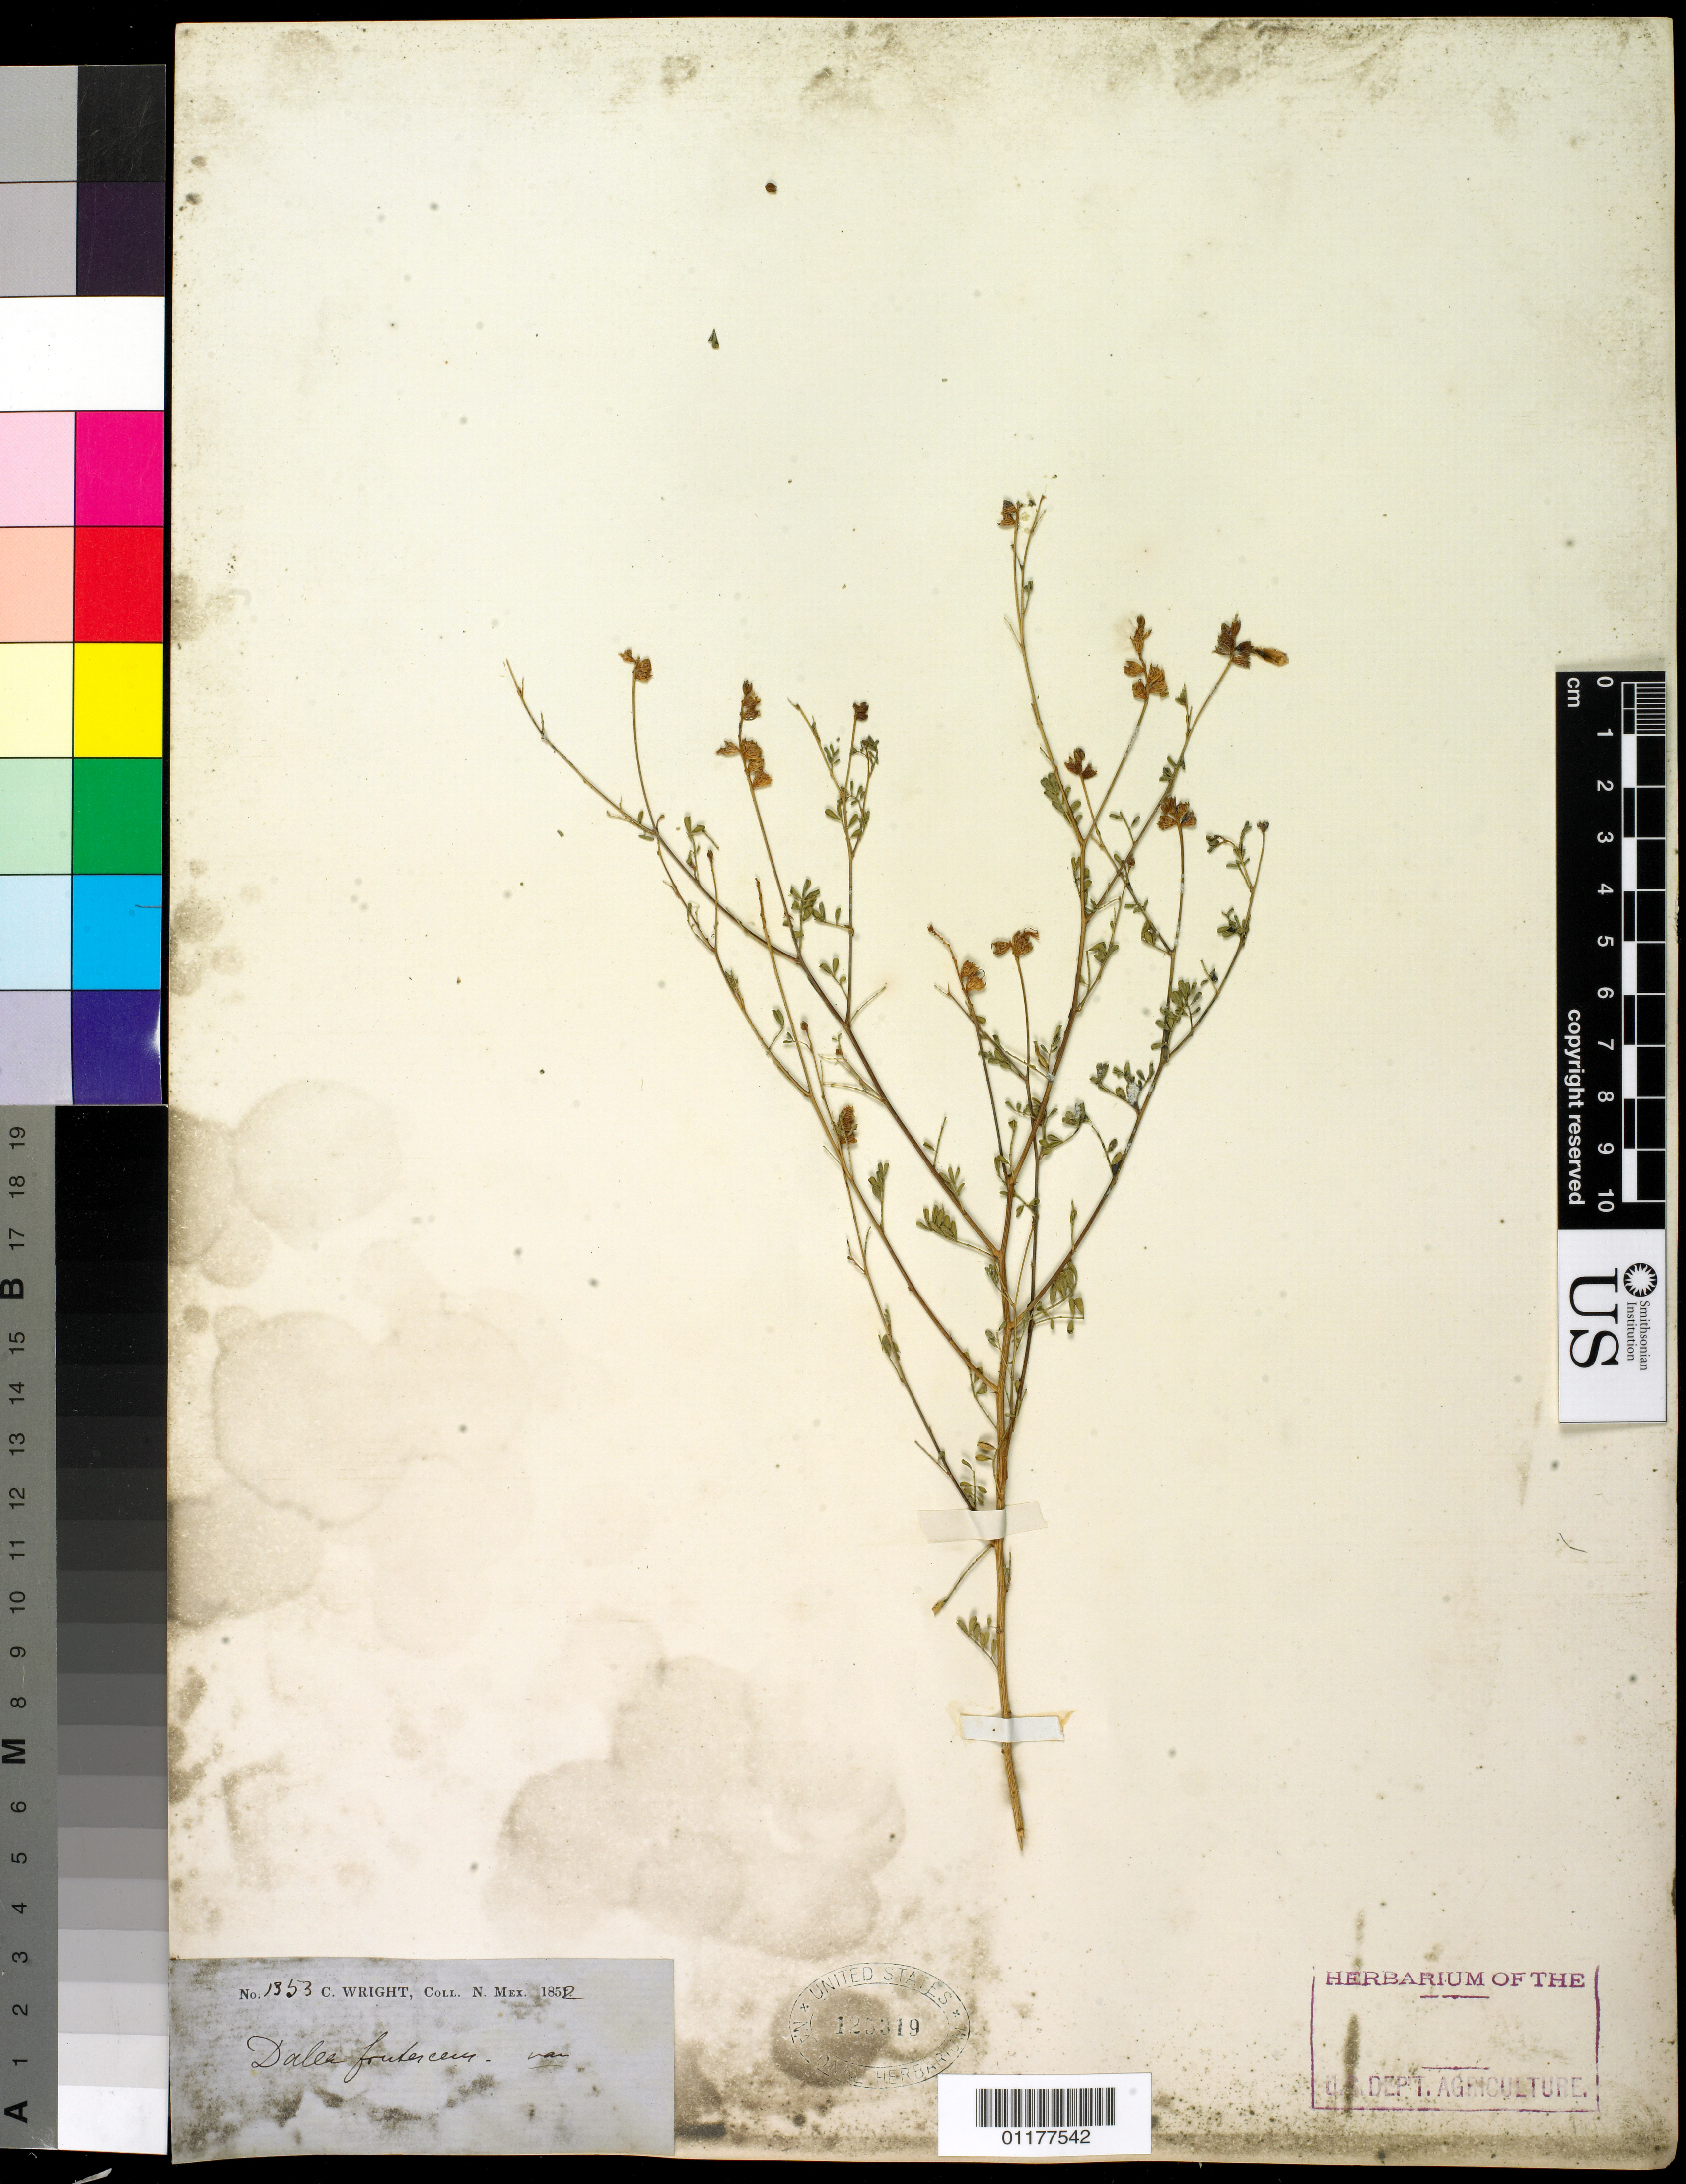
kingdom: Plantae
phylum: Tracheophyta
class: Magnoliopsida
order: Fabales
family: Fabaceae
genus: Dalea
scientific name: Dalea frutescens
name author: A. Gray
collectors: C. Wright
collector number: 1353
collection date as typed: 1852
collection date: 1852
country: United States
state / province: New Mexico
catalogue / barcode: US 125319